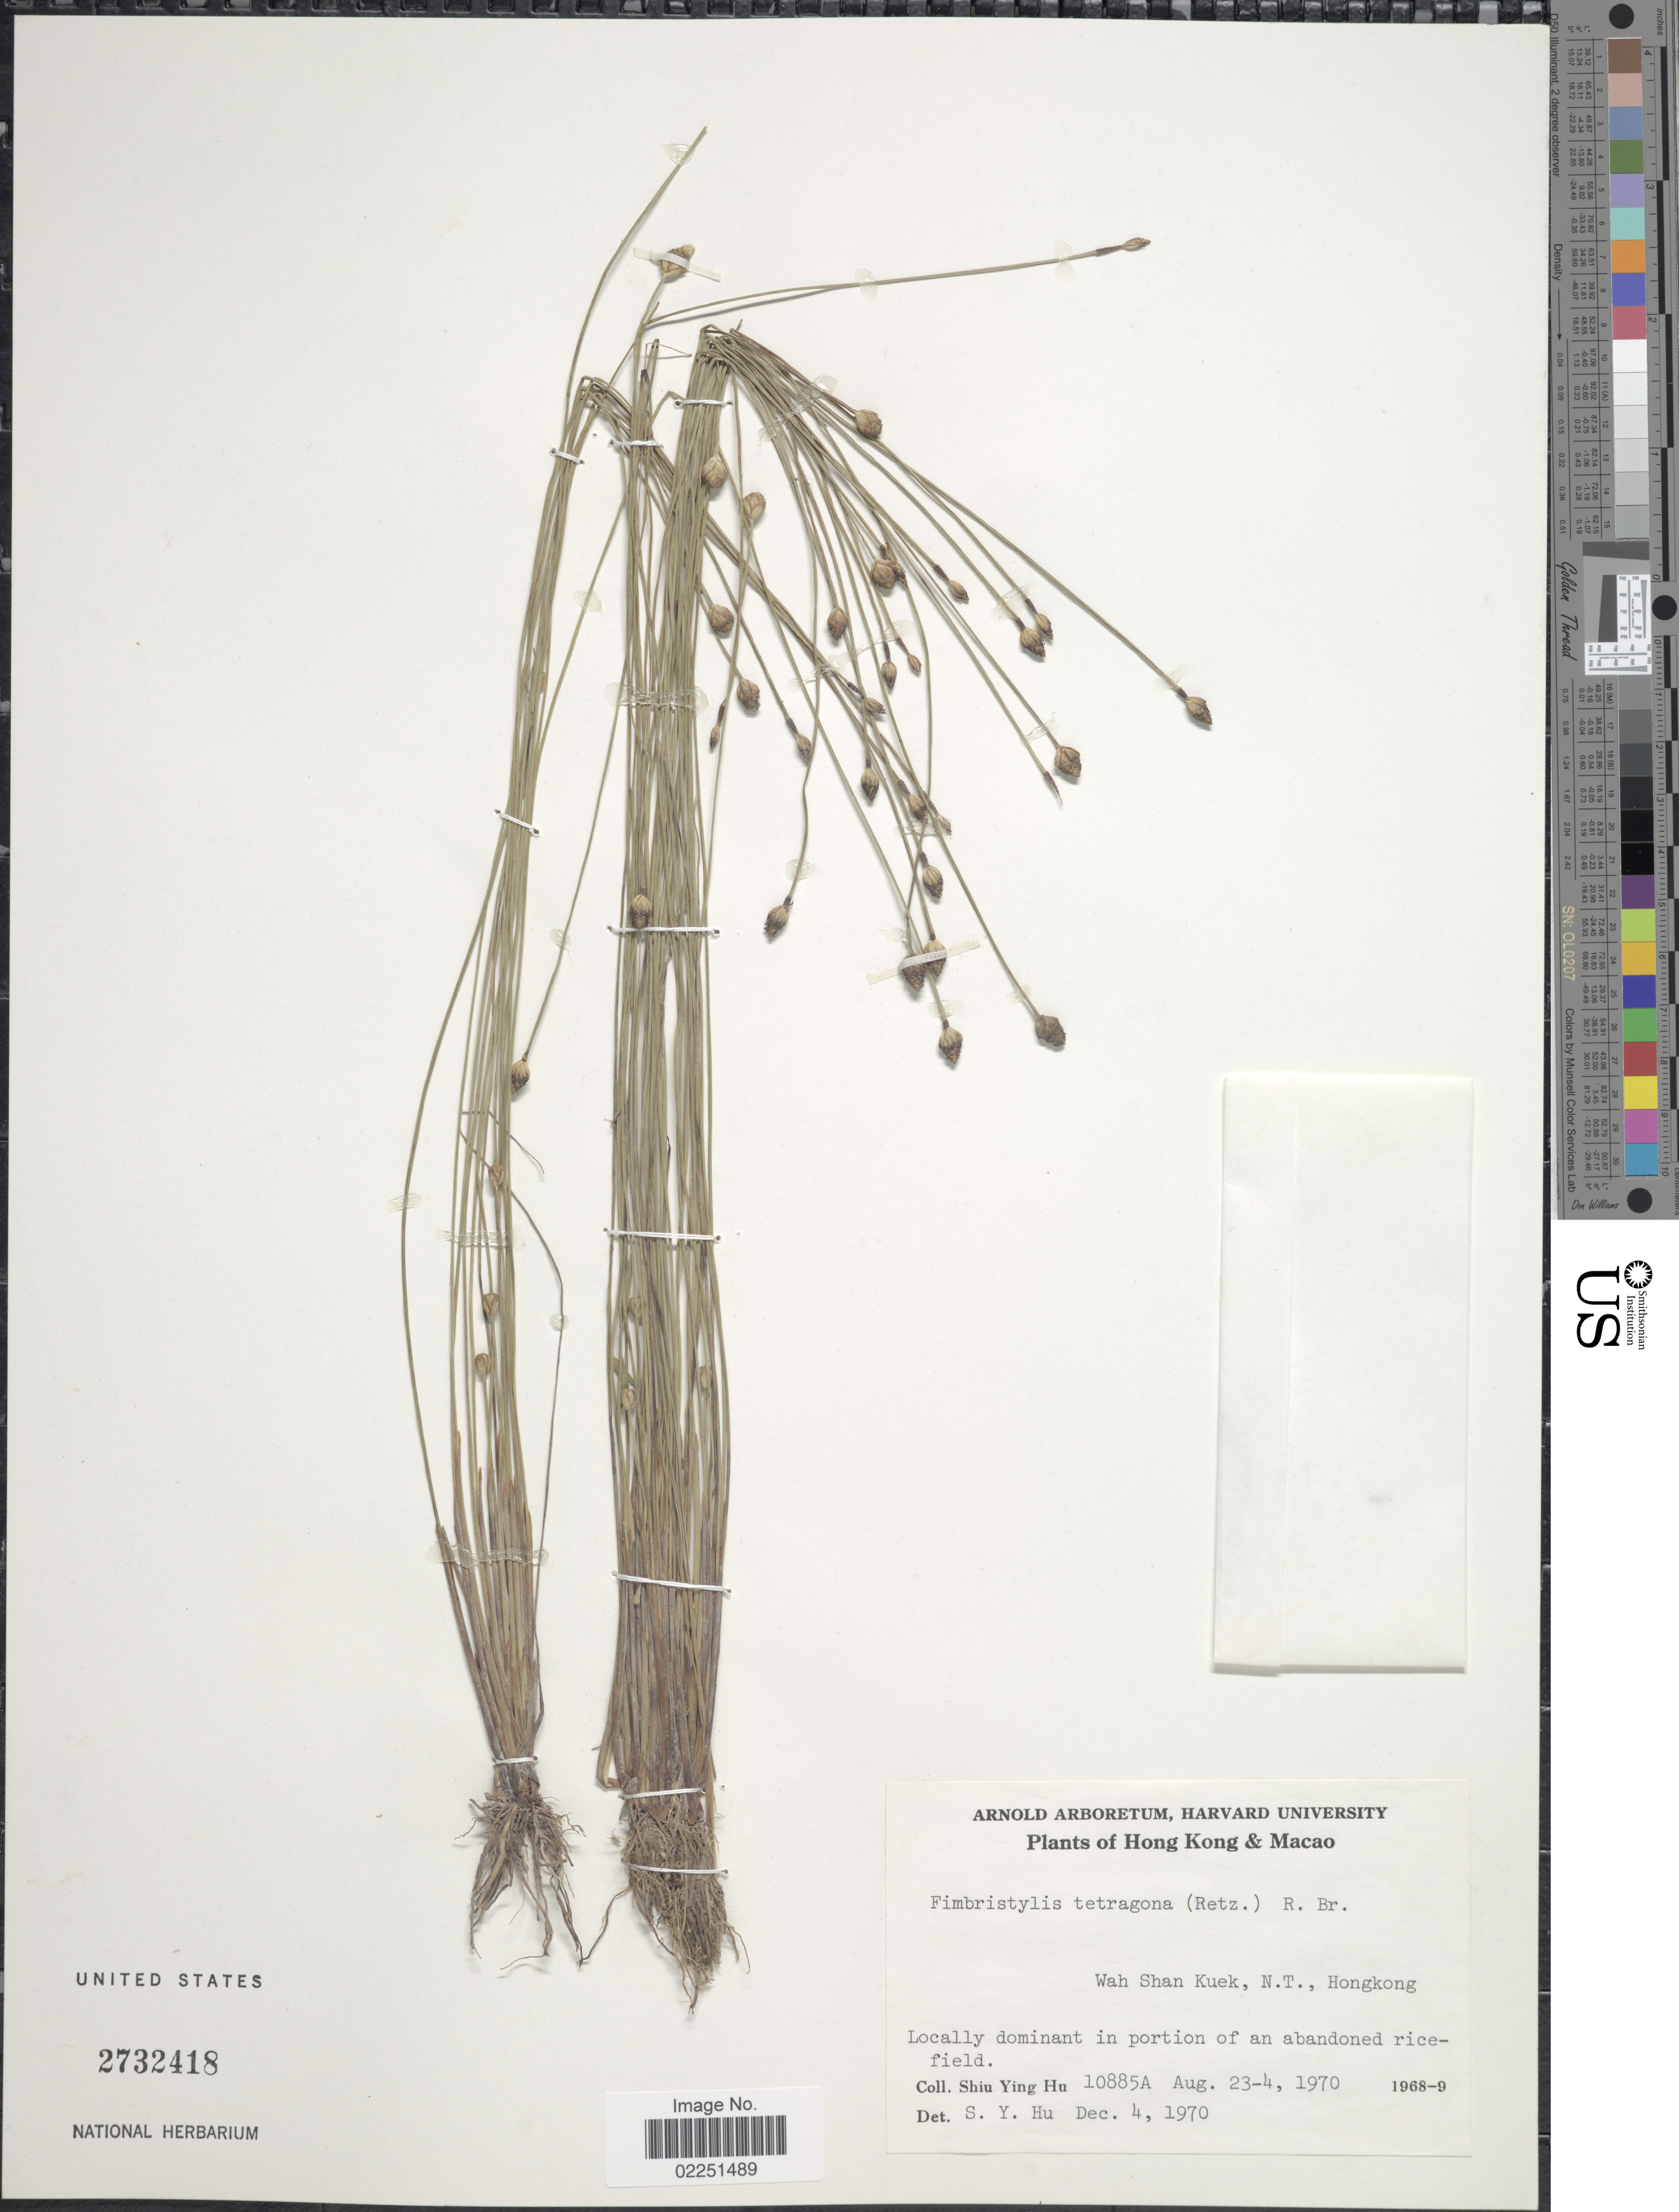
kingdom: Plantae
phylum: Tracheophyta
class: Liliopsida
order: Poales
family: Cyperaceae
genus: Fimbristylis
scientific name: Fimbristylis tetragona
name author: R. Br.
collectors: S. Y. Hu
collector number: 10885A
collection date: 1970-08-04/1970-08-23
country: China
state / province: Hong Kong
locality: Macao. Wah Shan Kuek, N.T.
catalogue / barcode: US 2732418